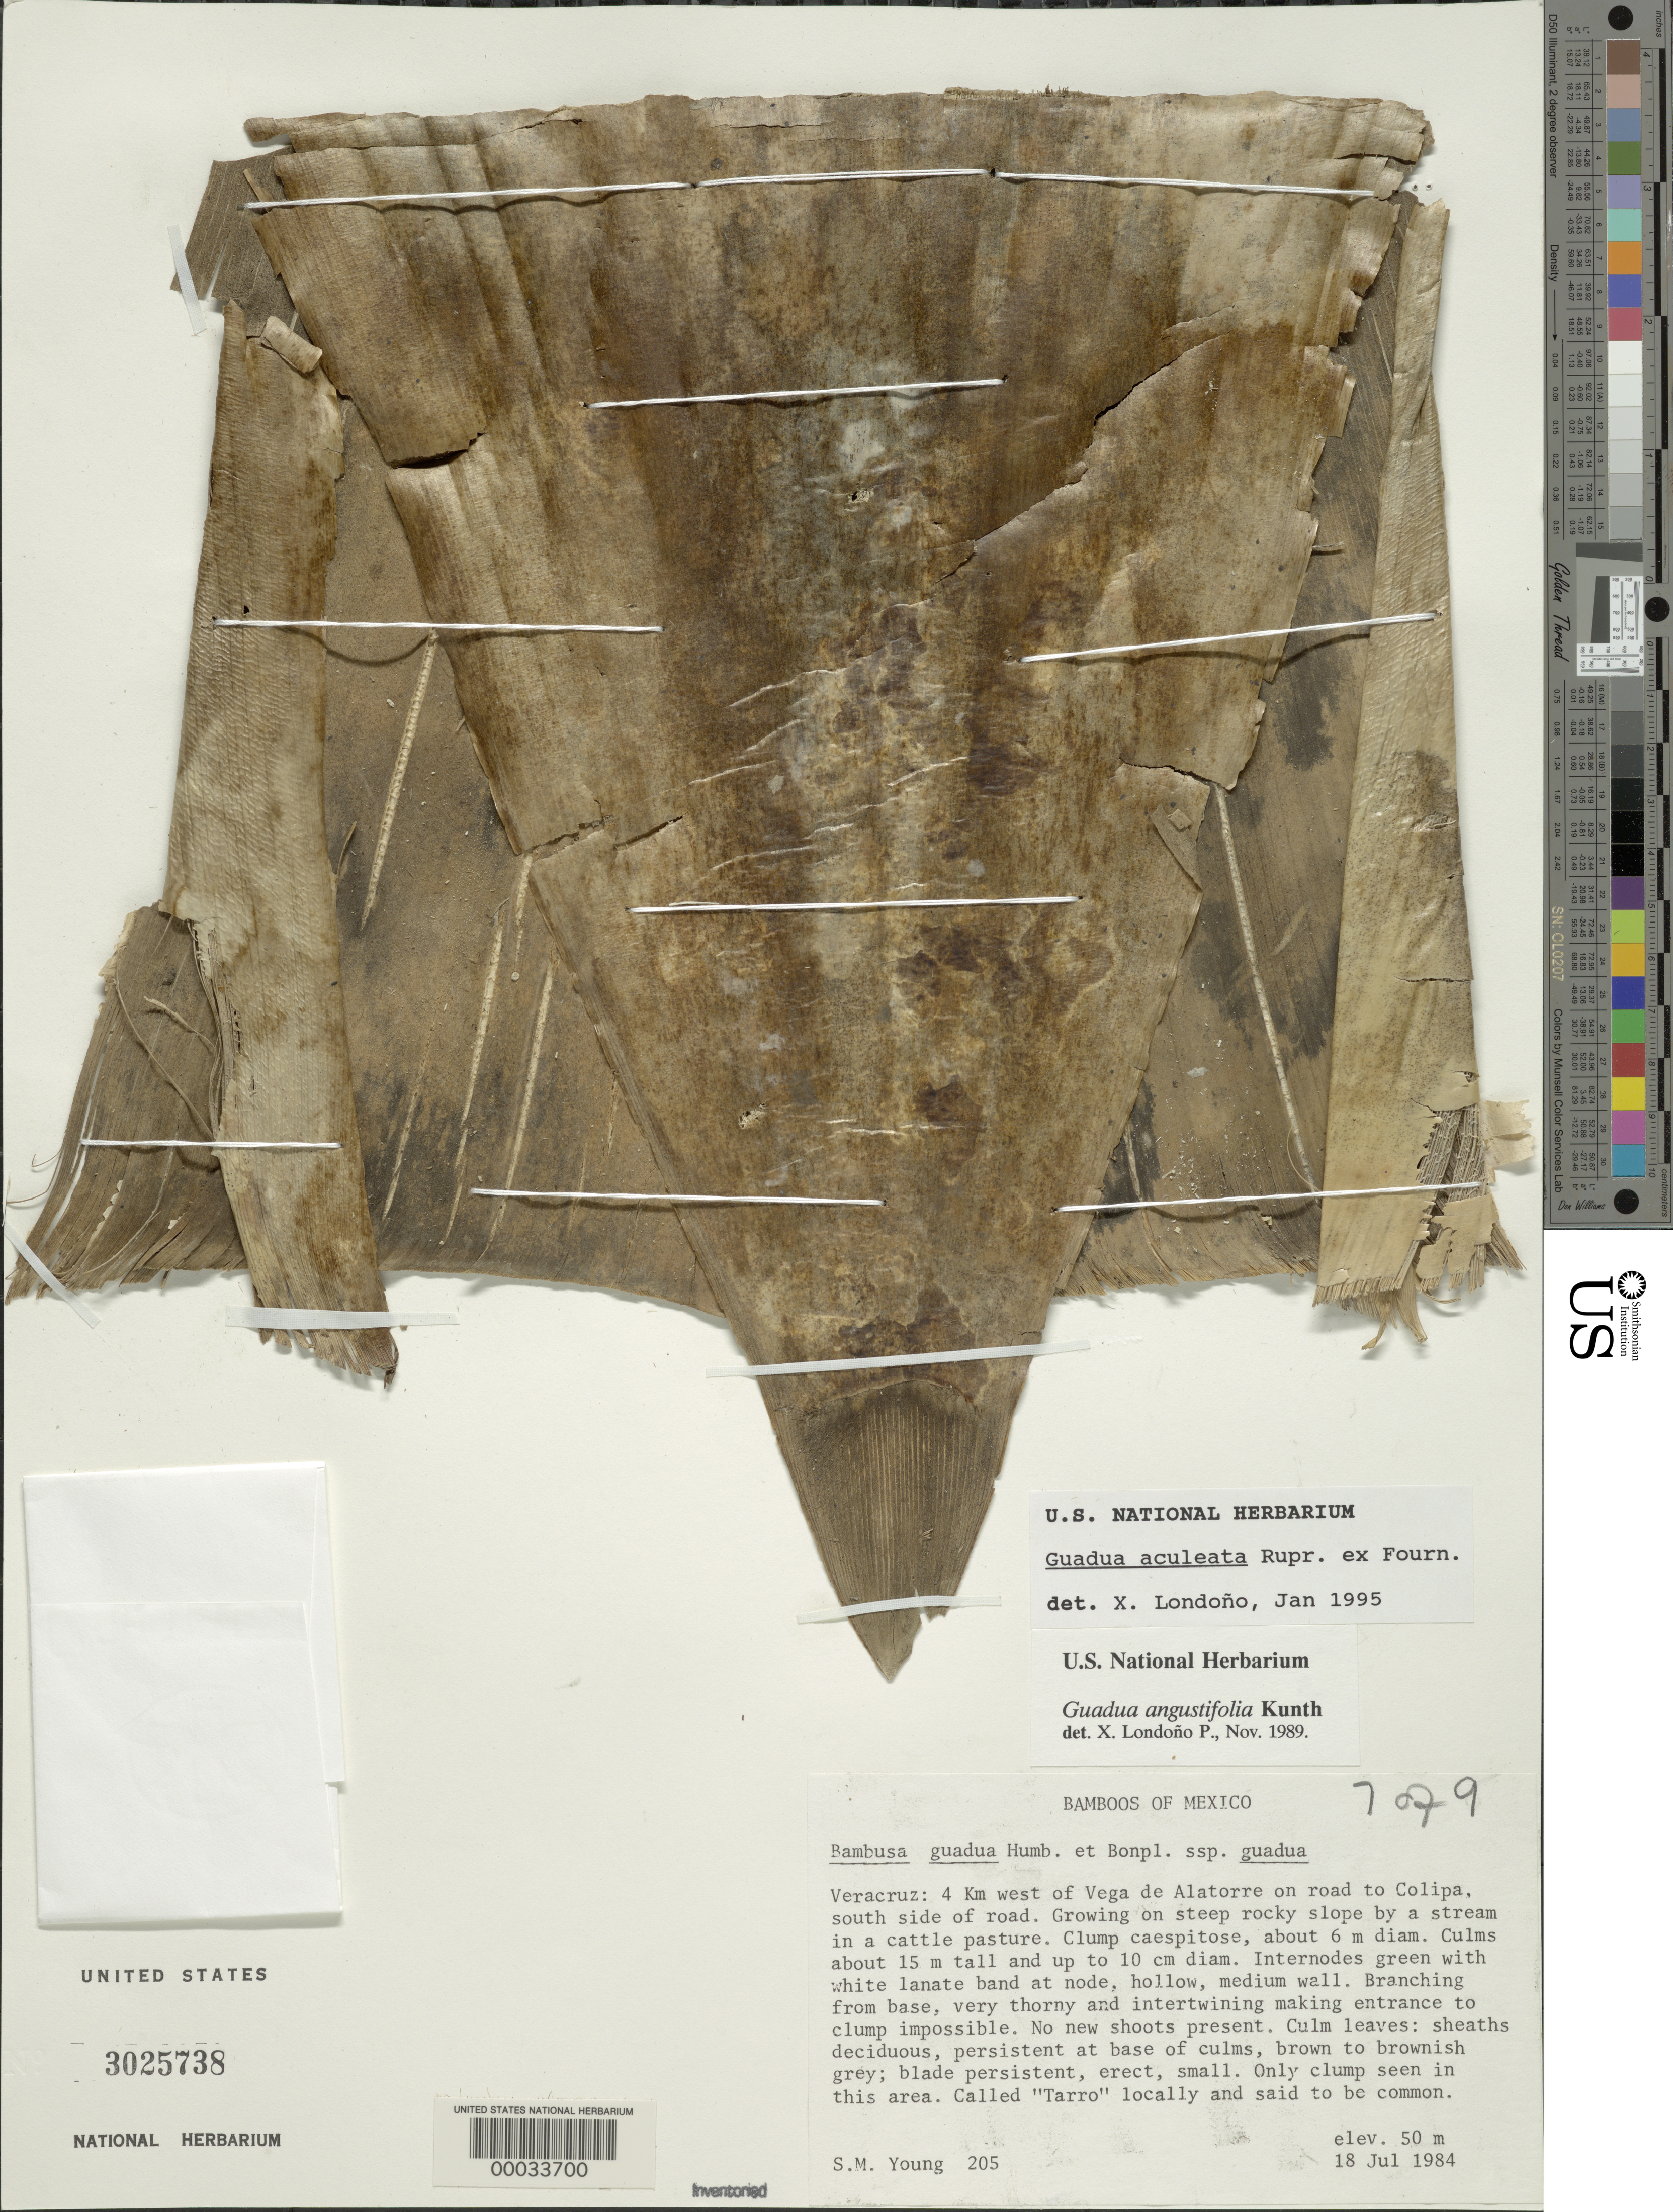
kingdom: Plantae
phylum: Tracheophyta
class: Liliopsida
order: Poales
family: Poaceae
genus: Guadua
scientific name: Guadua aculeata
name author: Rupr. ex E. Fourn.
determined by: Londoño, X., (TULV), Jardin Botanico "Juan Maria Cespedes"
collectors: S. Young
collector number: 205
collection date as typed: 18 Jul 1984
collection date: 1984-07-18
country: Mexico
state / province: Veracruz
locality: Vega de alatorre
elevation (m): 50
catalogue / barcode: US 3025738